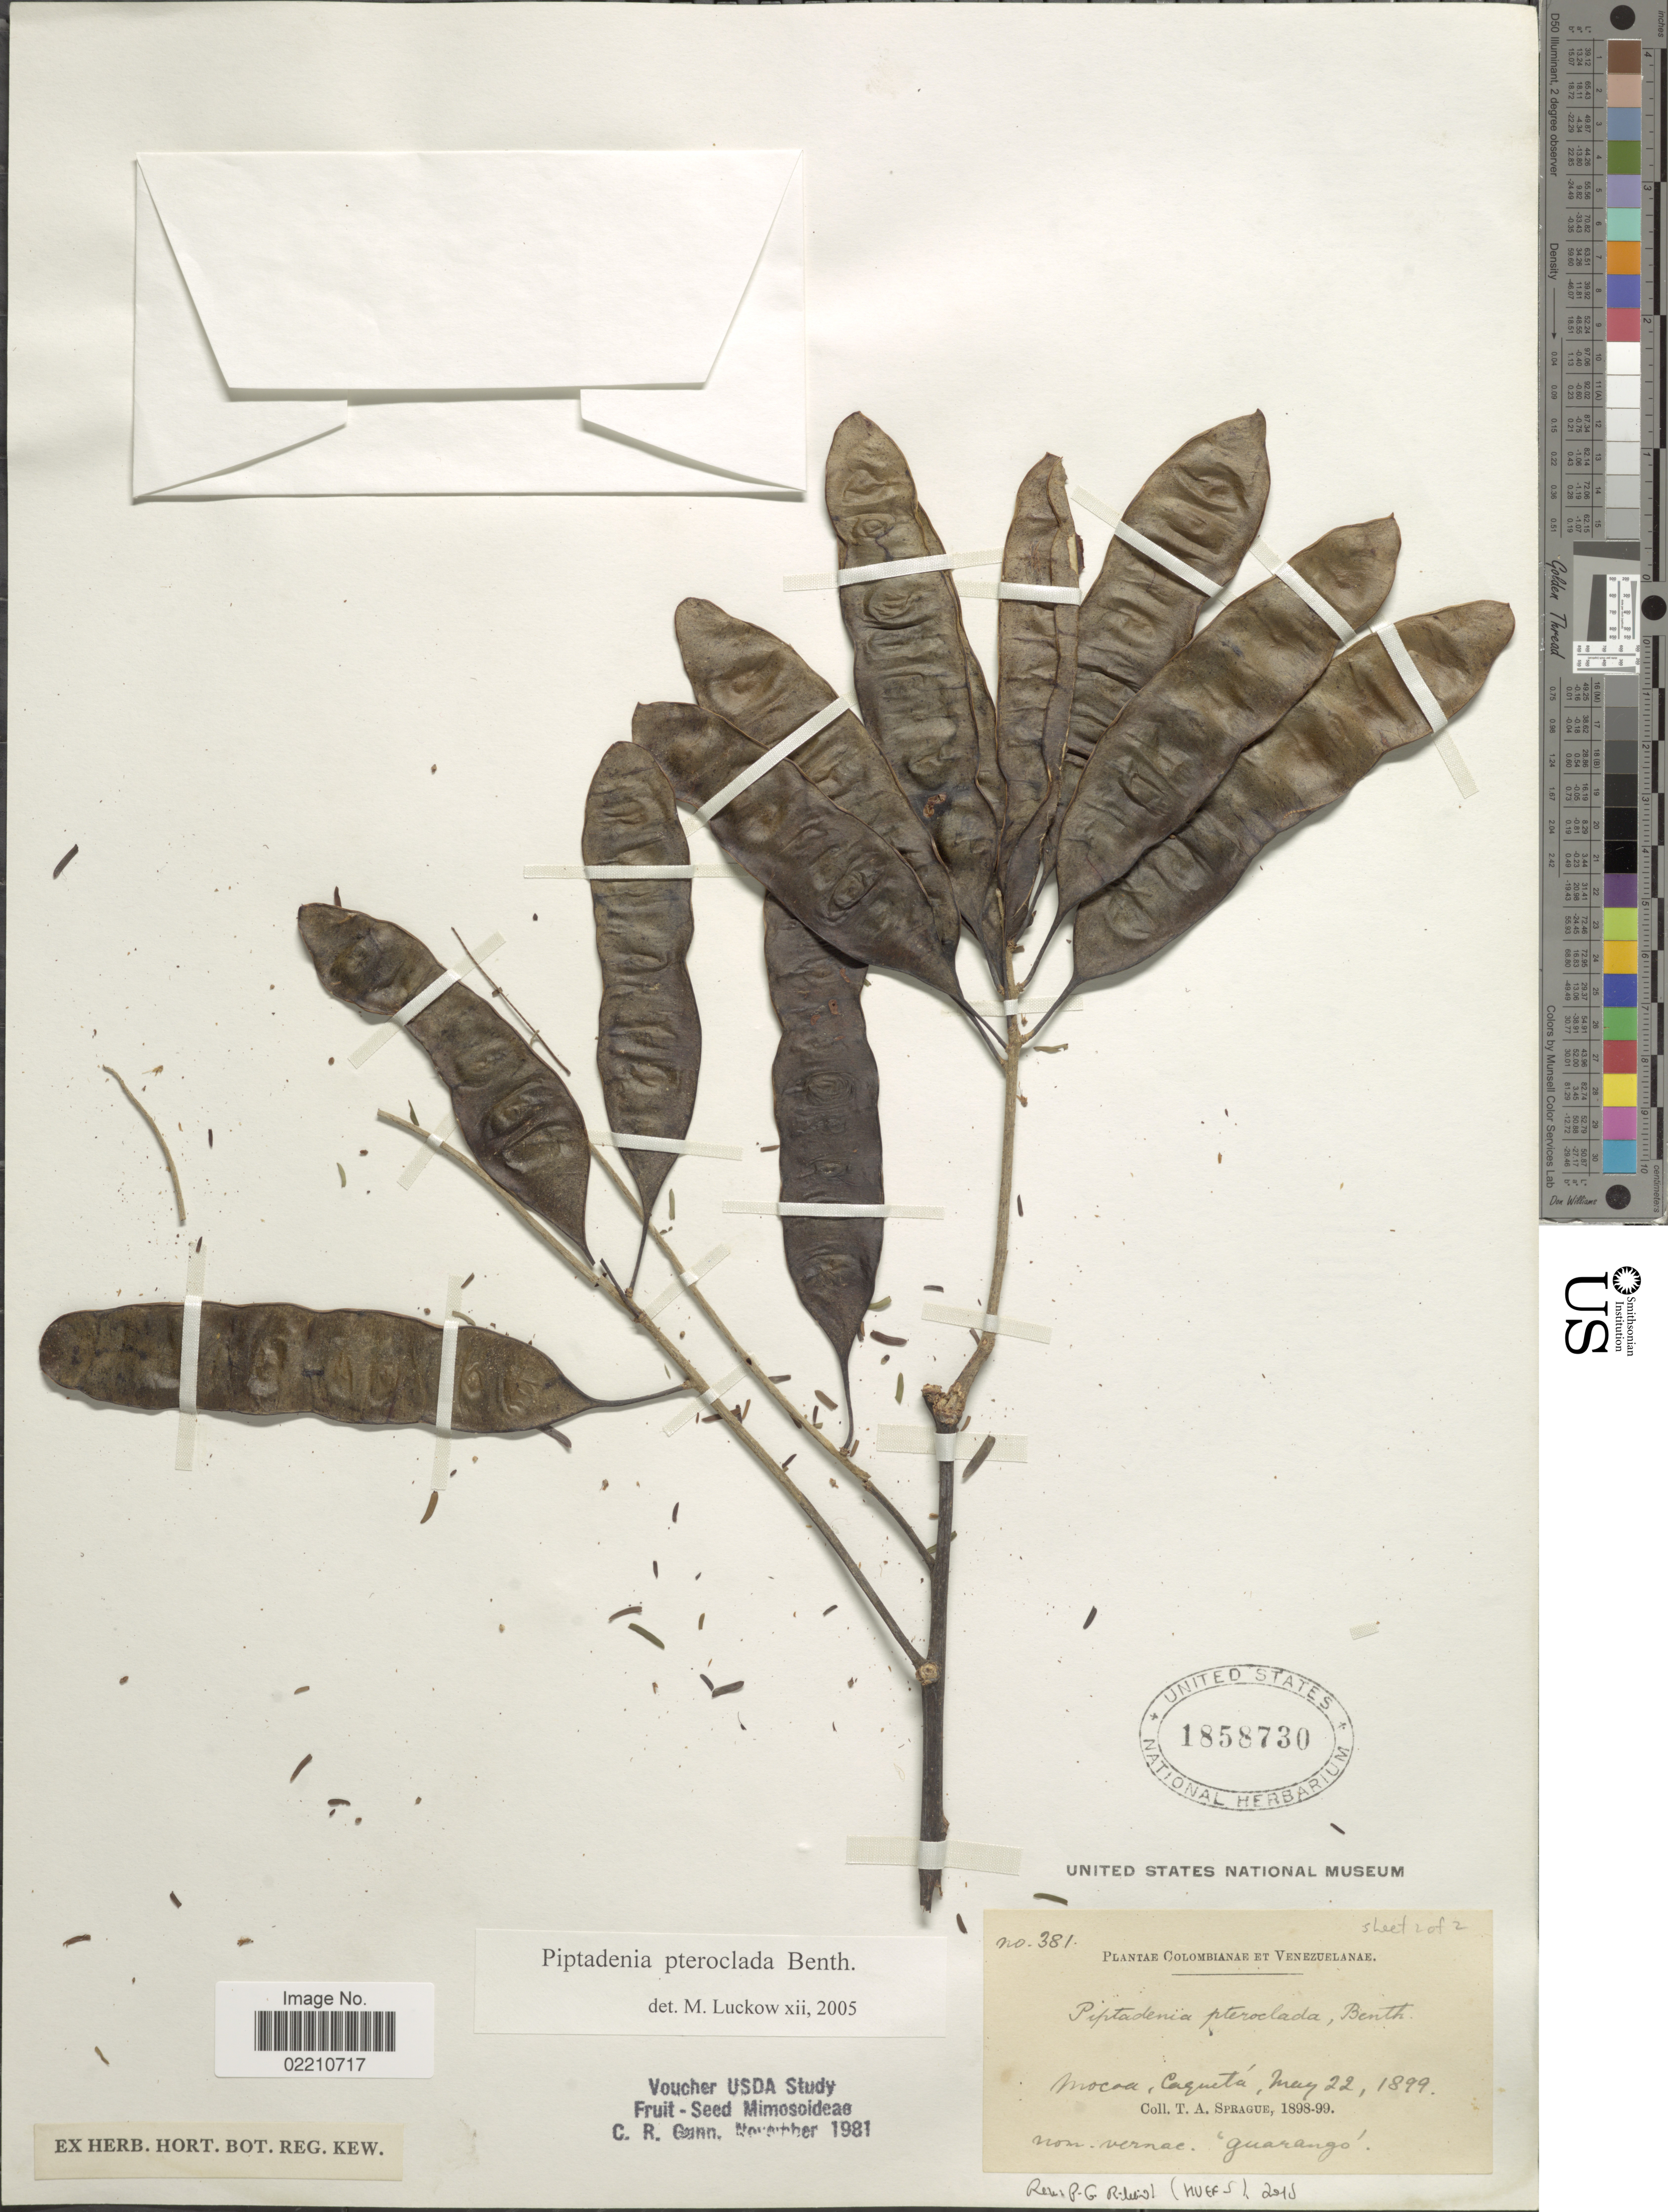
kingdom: Plantae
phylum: Tracheophyta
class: Magnoliopsida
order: Fabales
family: Fabaceae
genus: Piptadenia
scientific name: Piptadenia pteroclada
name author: Benth.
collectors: T. A. Sprague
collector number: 381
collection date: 1899-05-22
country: Colombia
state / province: Caquetá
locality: Mocoa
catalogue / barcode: US 1858730